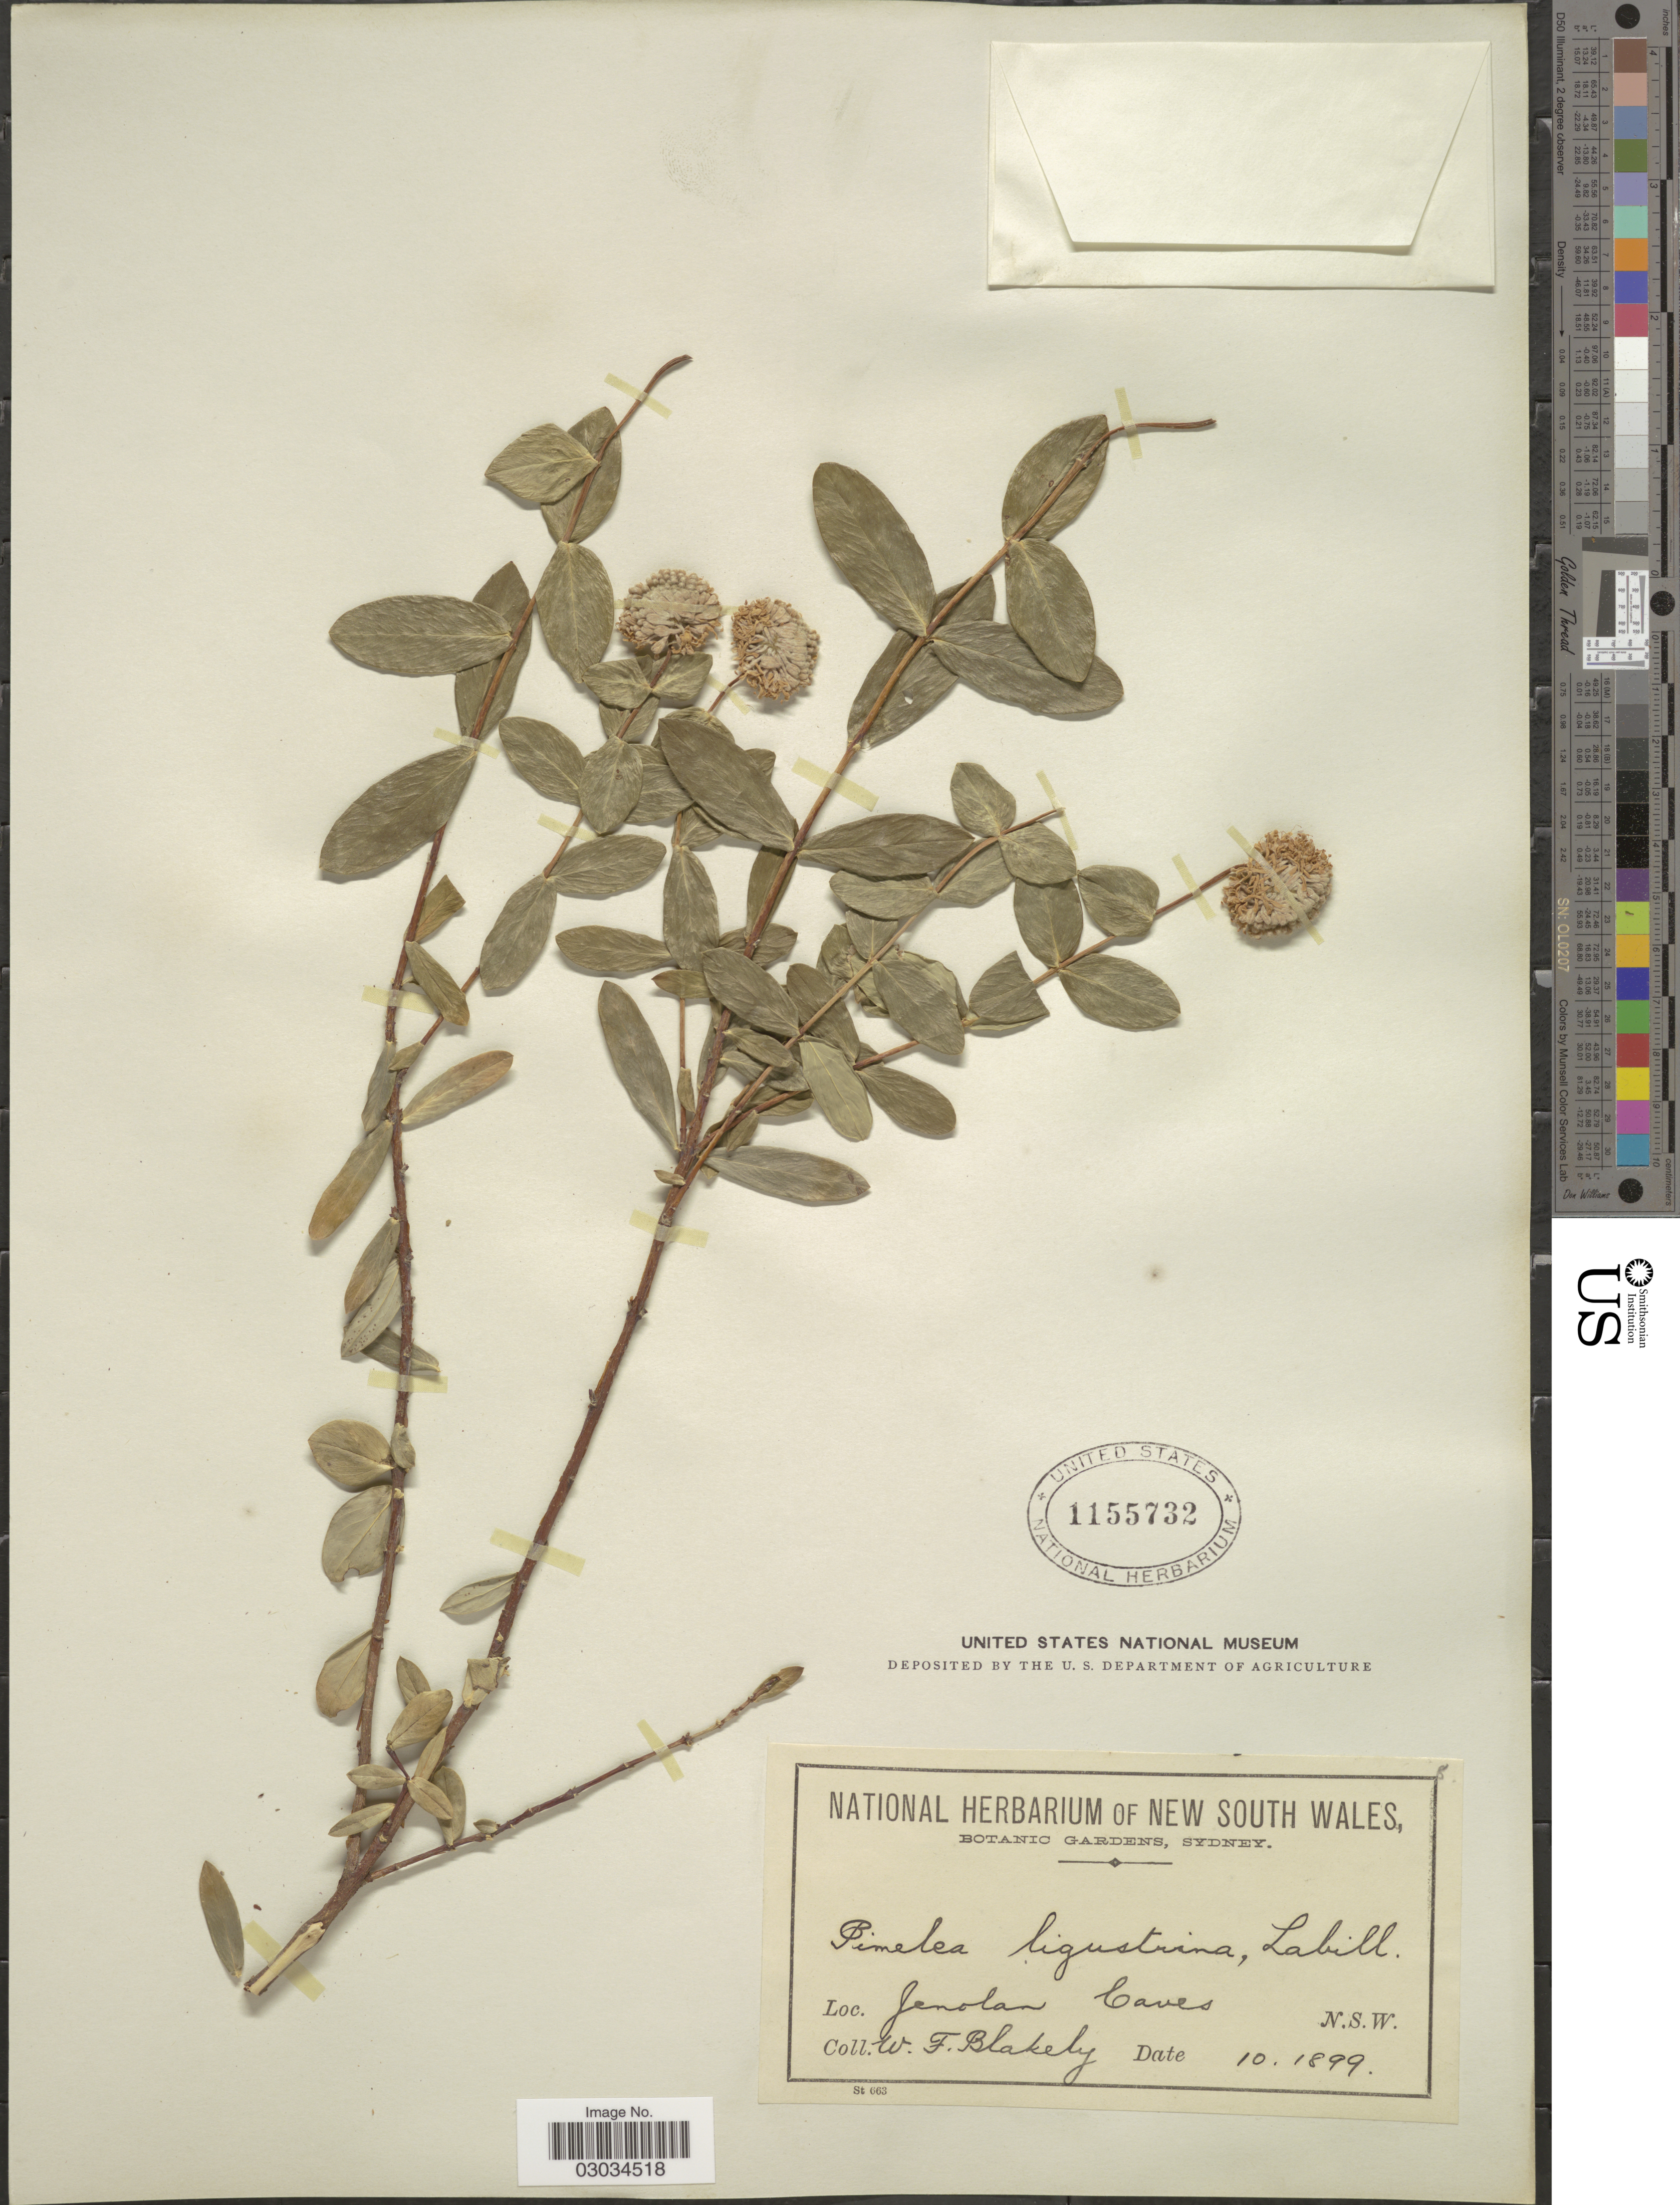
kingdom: Plantae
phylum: Tracheophyta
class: Magnoliopsida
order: Malvales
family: Thymelaeaceae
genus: Pimelea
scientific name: Pimelea ligustrina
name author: Labill.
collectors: W. Blakely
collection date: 1899-10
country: Australia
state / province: New South Wales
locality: Jenolan Caves. N.S.W.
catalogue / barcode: US 1155732